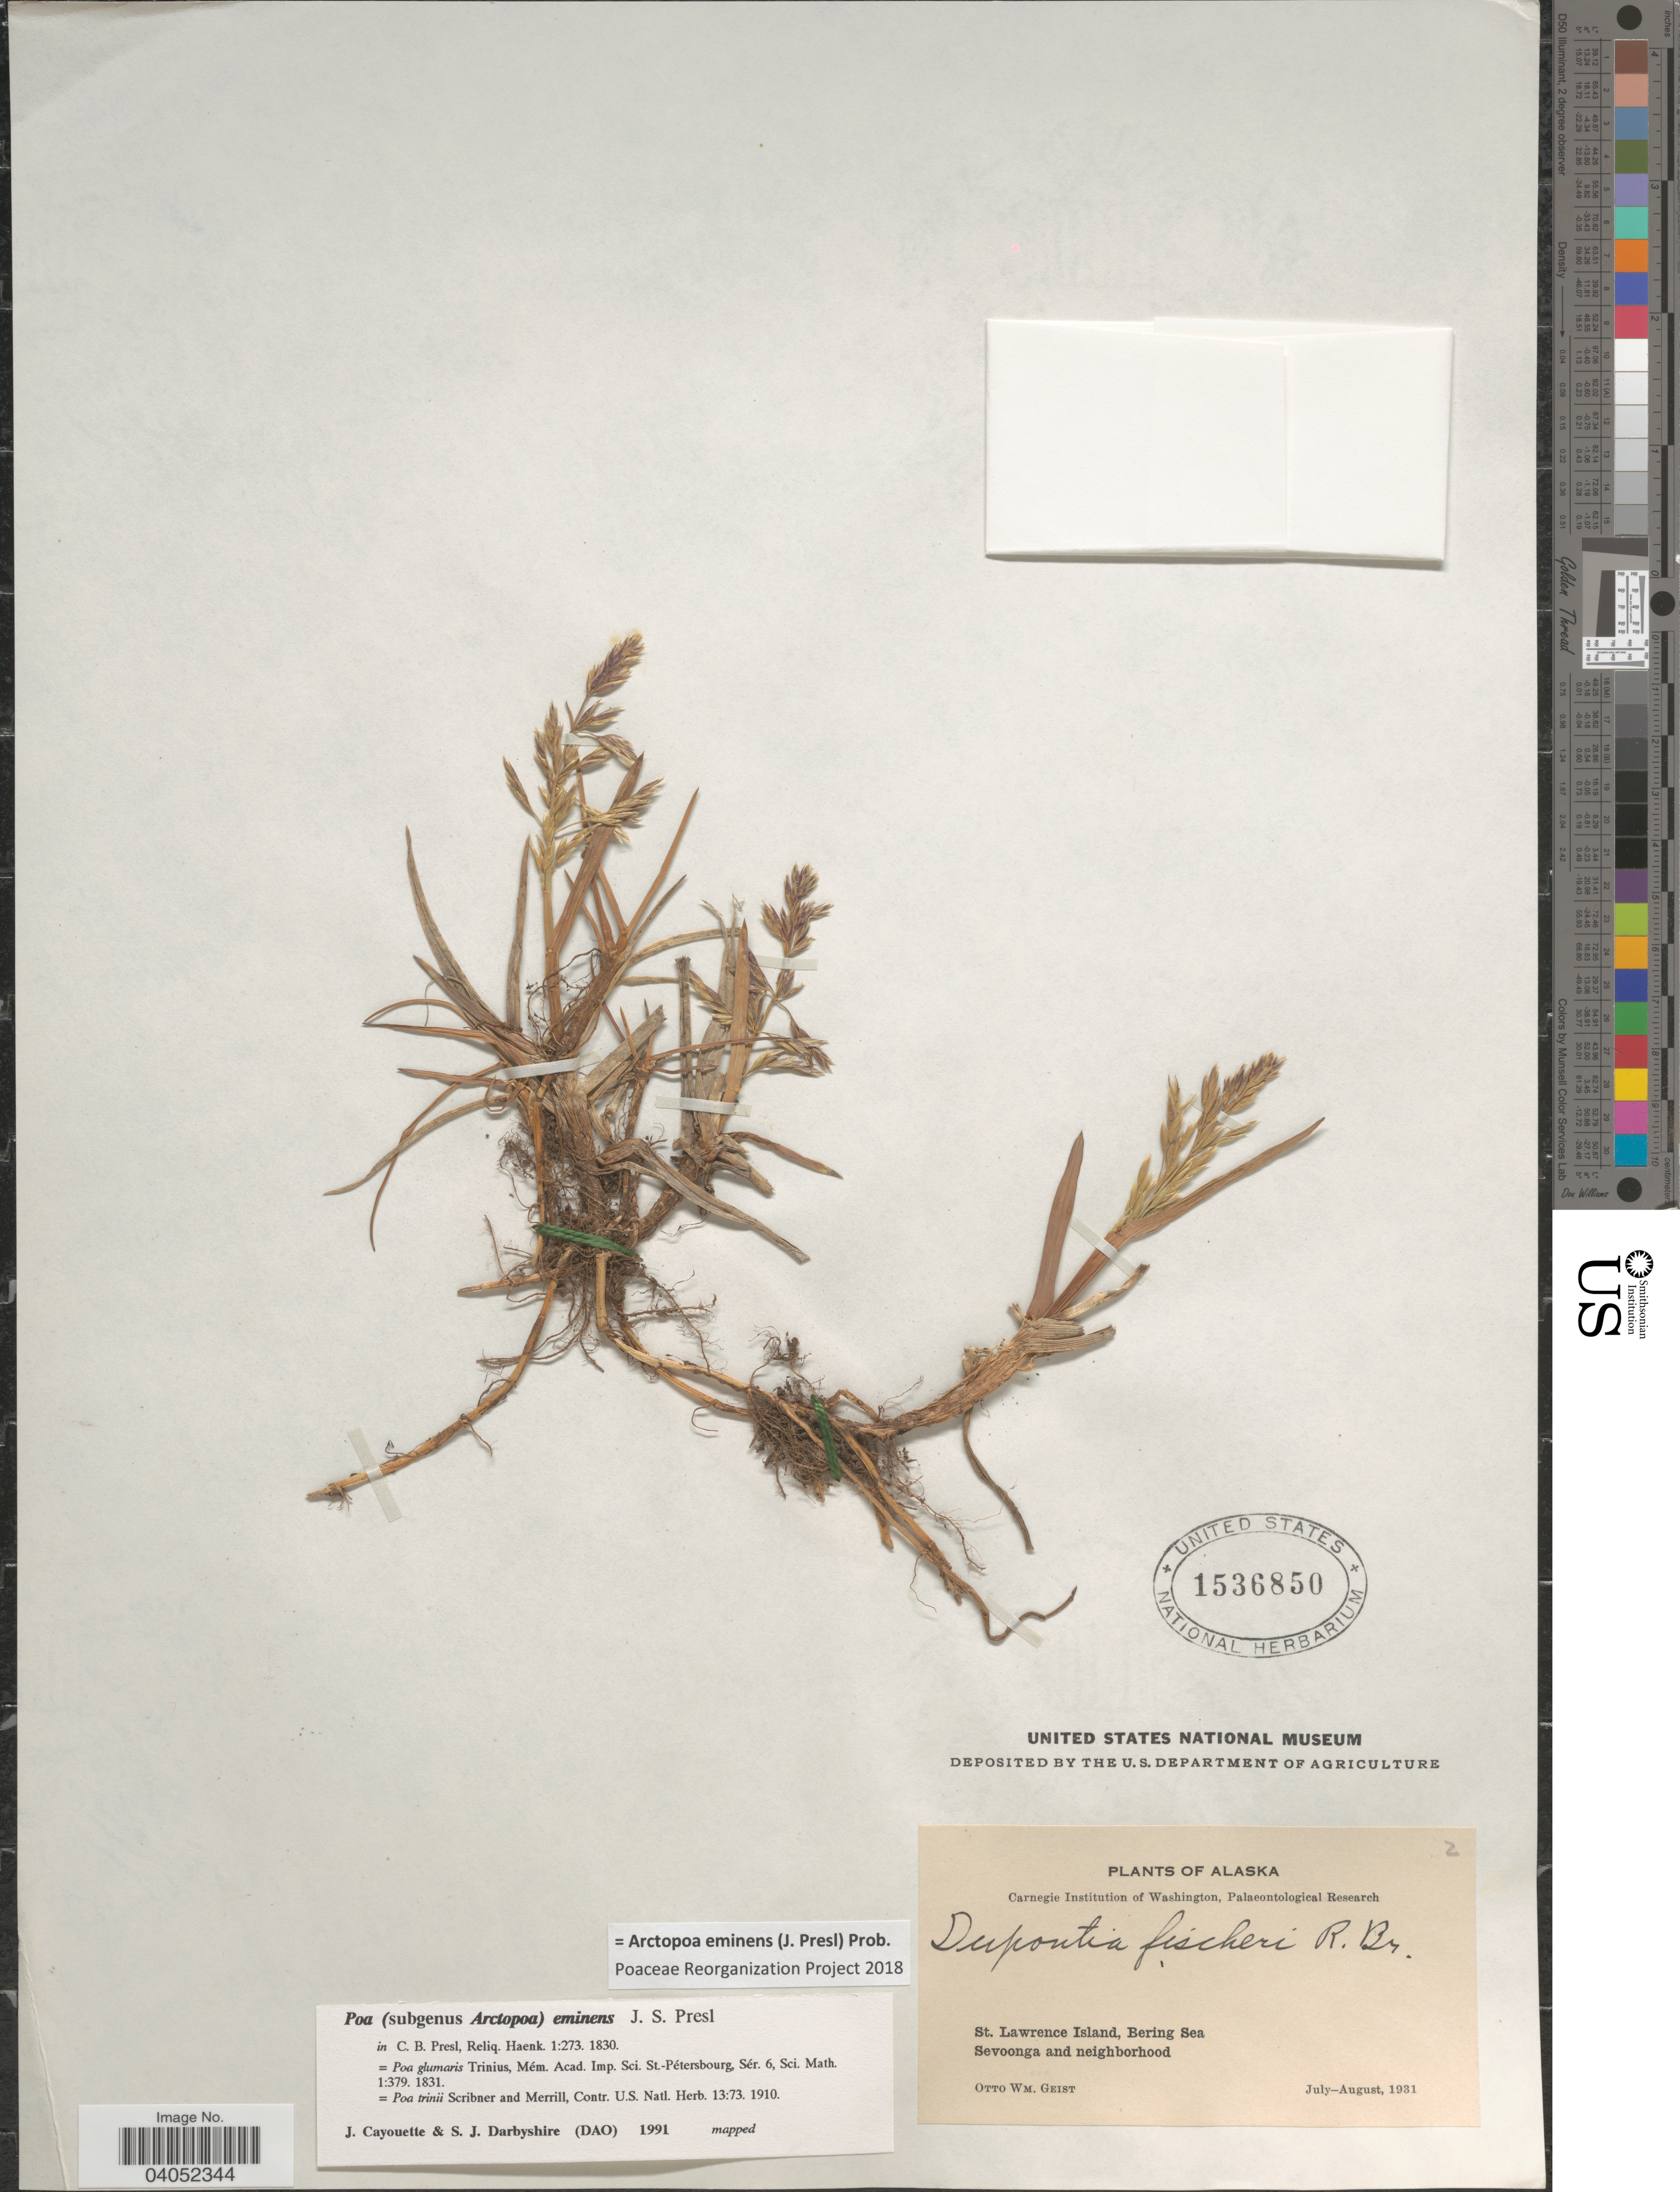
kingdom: Plantae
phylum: Tracheophyta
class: Liliopsida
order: Poales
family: Poaceae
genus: Arctopoa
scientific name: Arctopoa eminens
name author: (J. Presl) Prob.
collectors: O. Geist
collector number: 2?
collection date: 1931-07/1931-08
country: United States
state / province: Alaska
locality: St. Lawrence Island, Bering Sea. Sevoonga and neighborhood.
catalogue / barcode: US 1536850